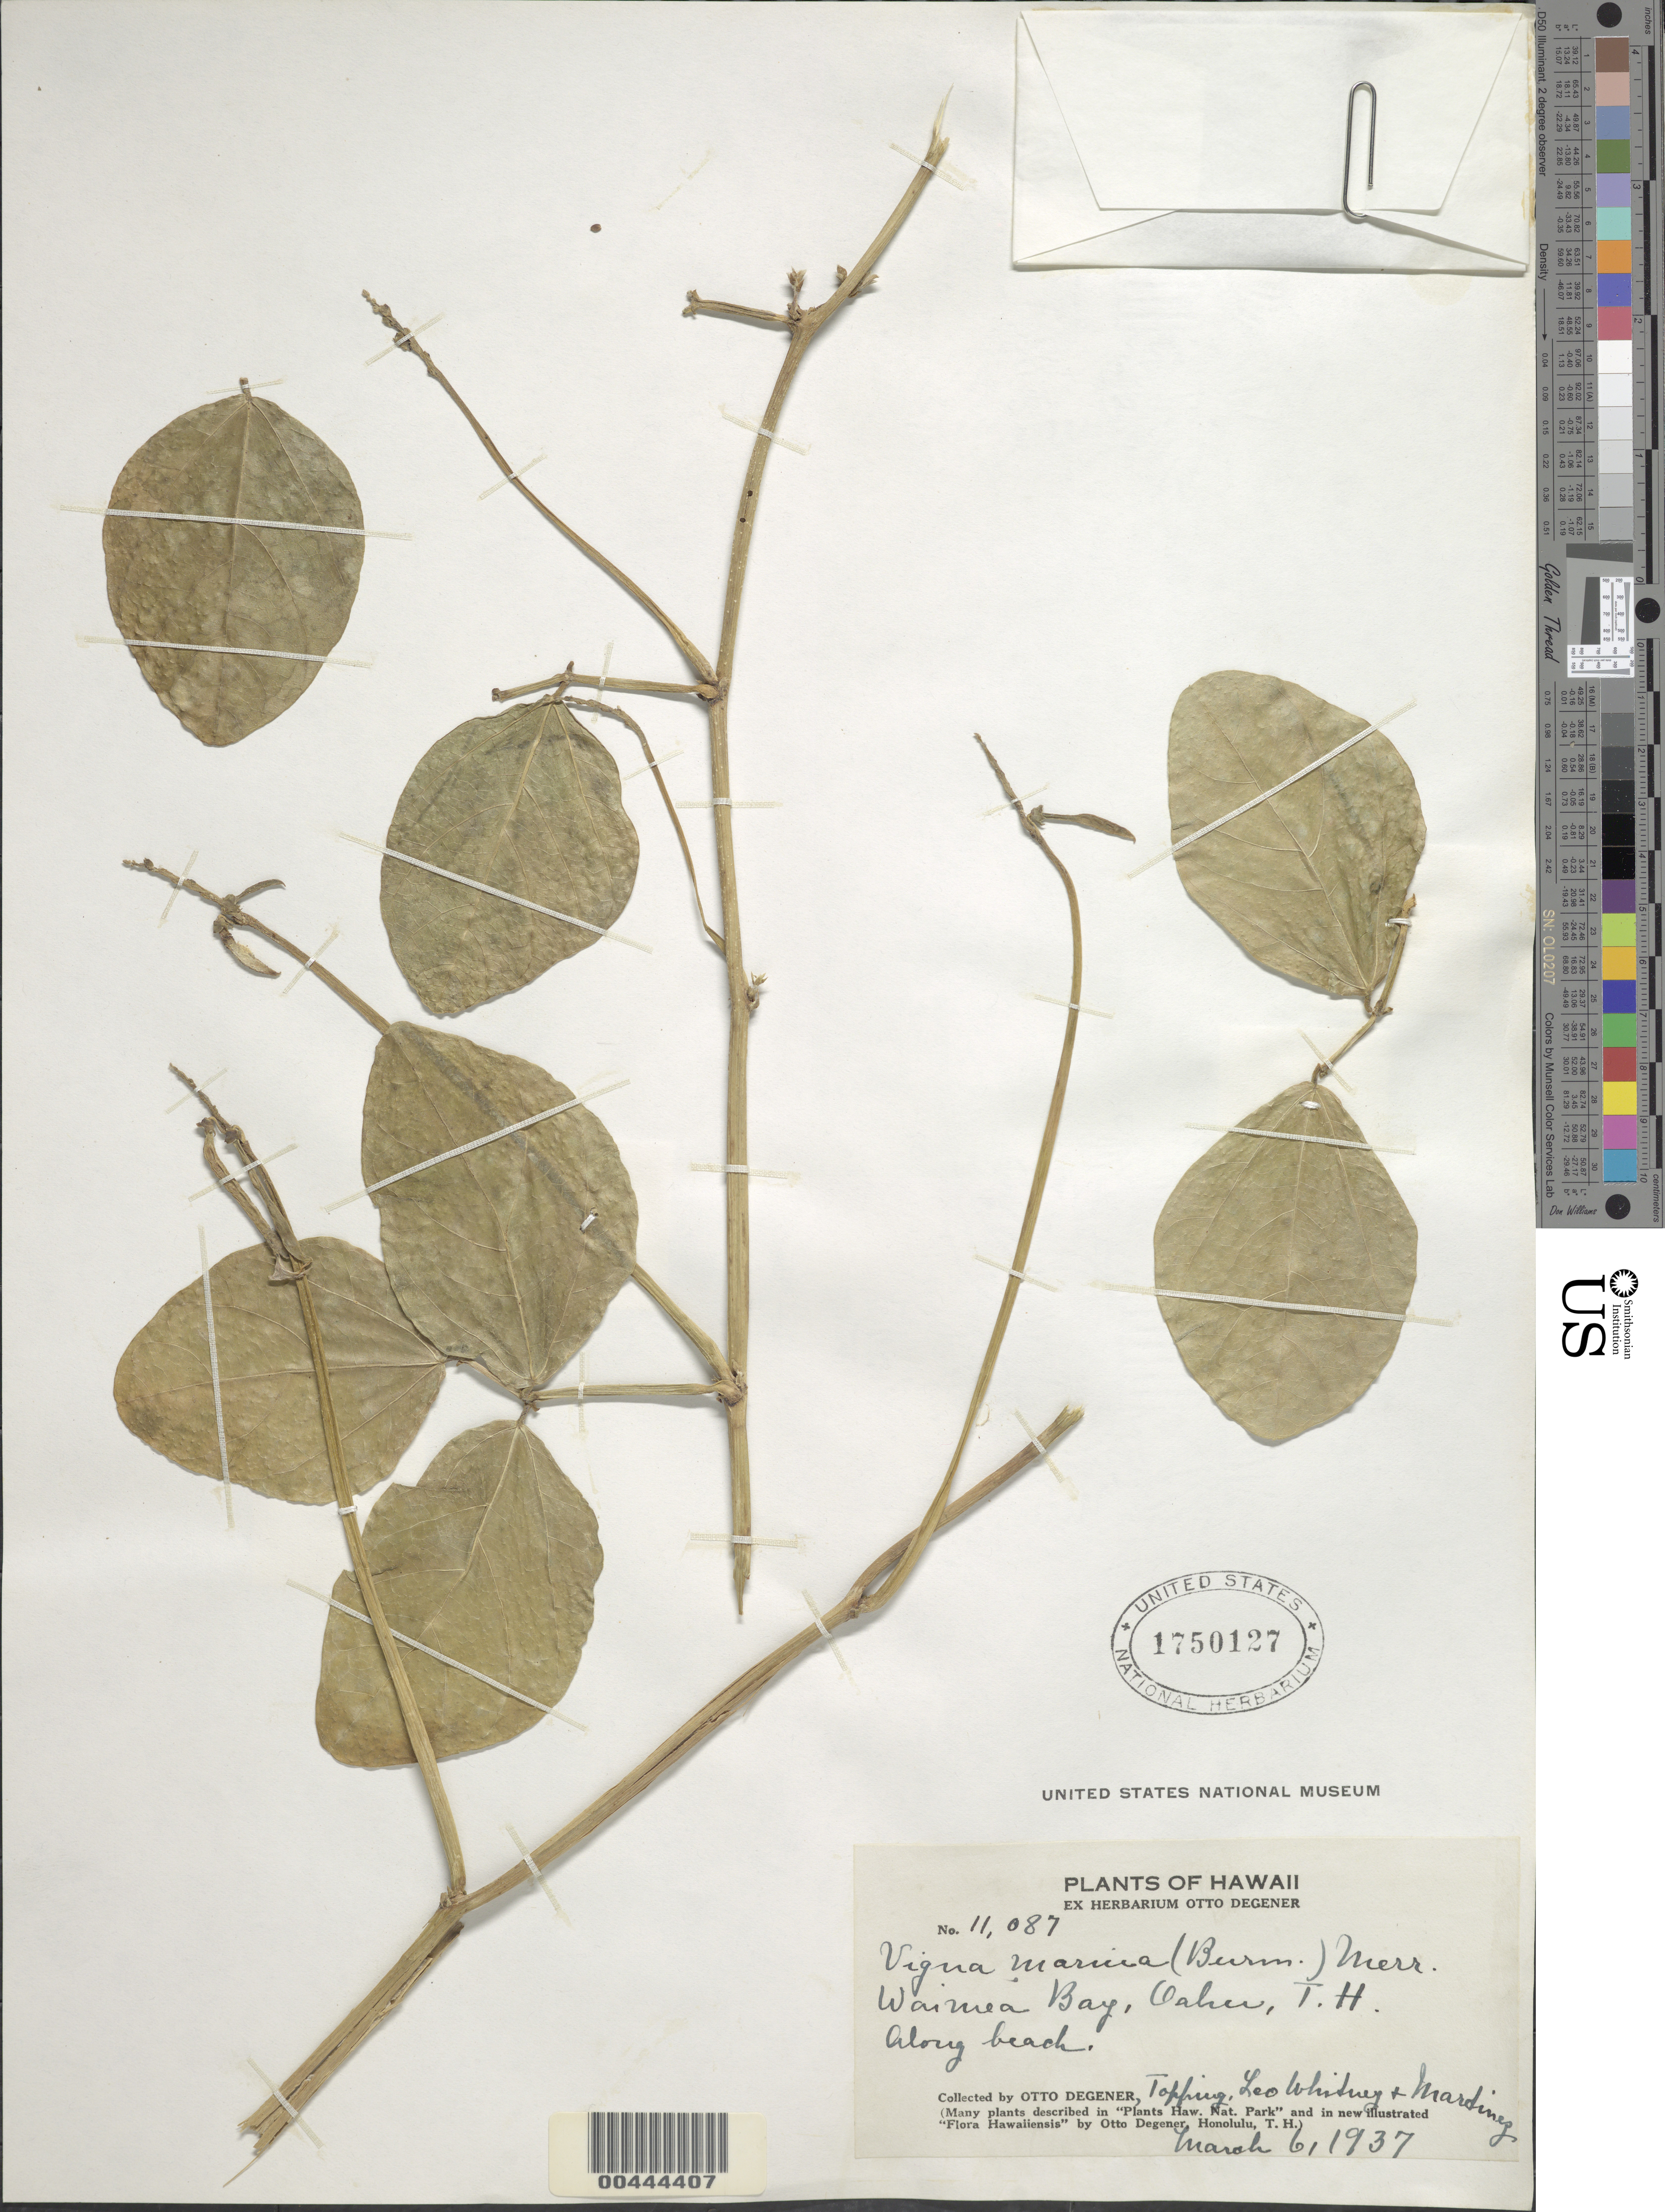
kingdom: Plantae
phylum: Tracheophyta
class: Magnoliopsida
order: Fabales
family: Fabaceae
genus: Vigna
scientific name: Vigna marina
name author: (Burm.) Merr.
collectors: O. Degener, D. L. Topping, L. Whitney & -- Martinez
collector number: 11087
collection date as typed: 6 Mar 1937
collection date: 1937-03-06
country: United States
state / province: Hawaii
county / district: Honolulu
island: Oahu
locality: Waimea Bay, along beach.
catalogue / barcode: US 1750127